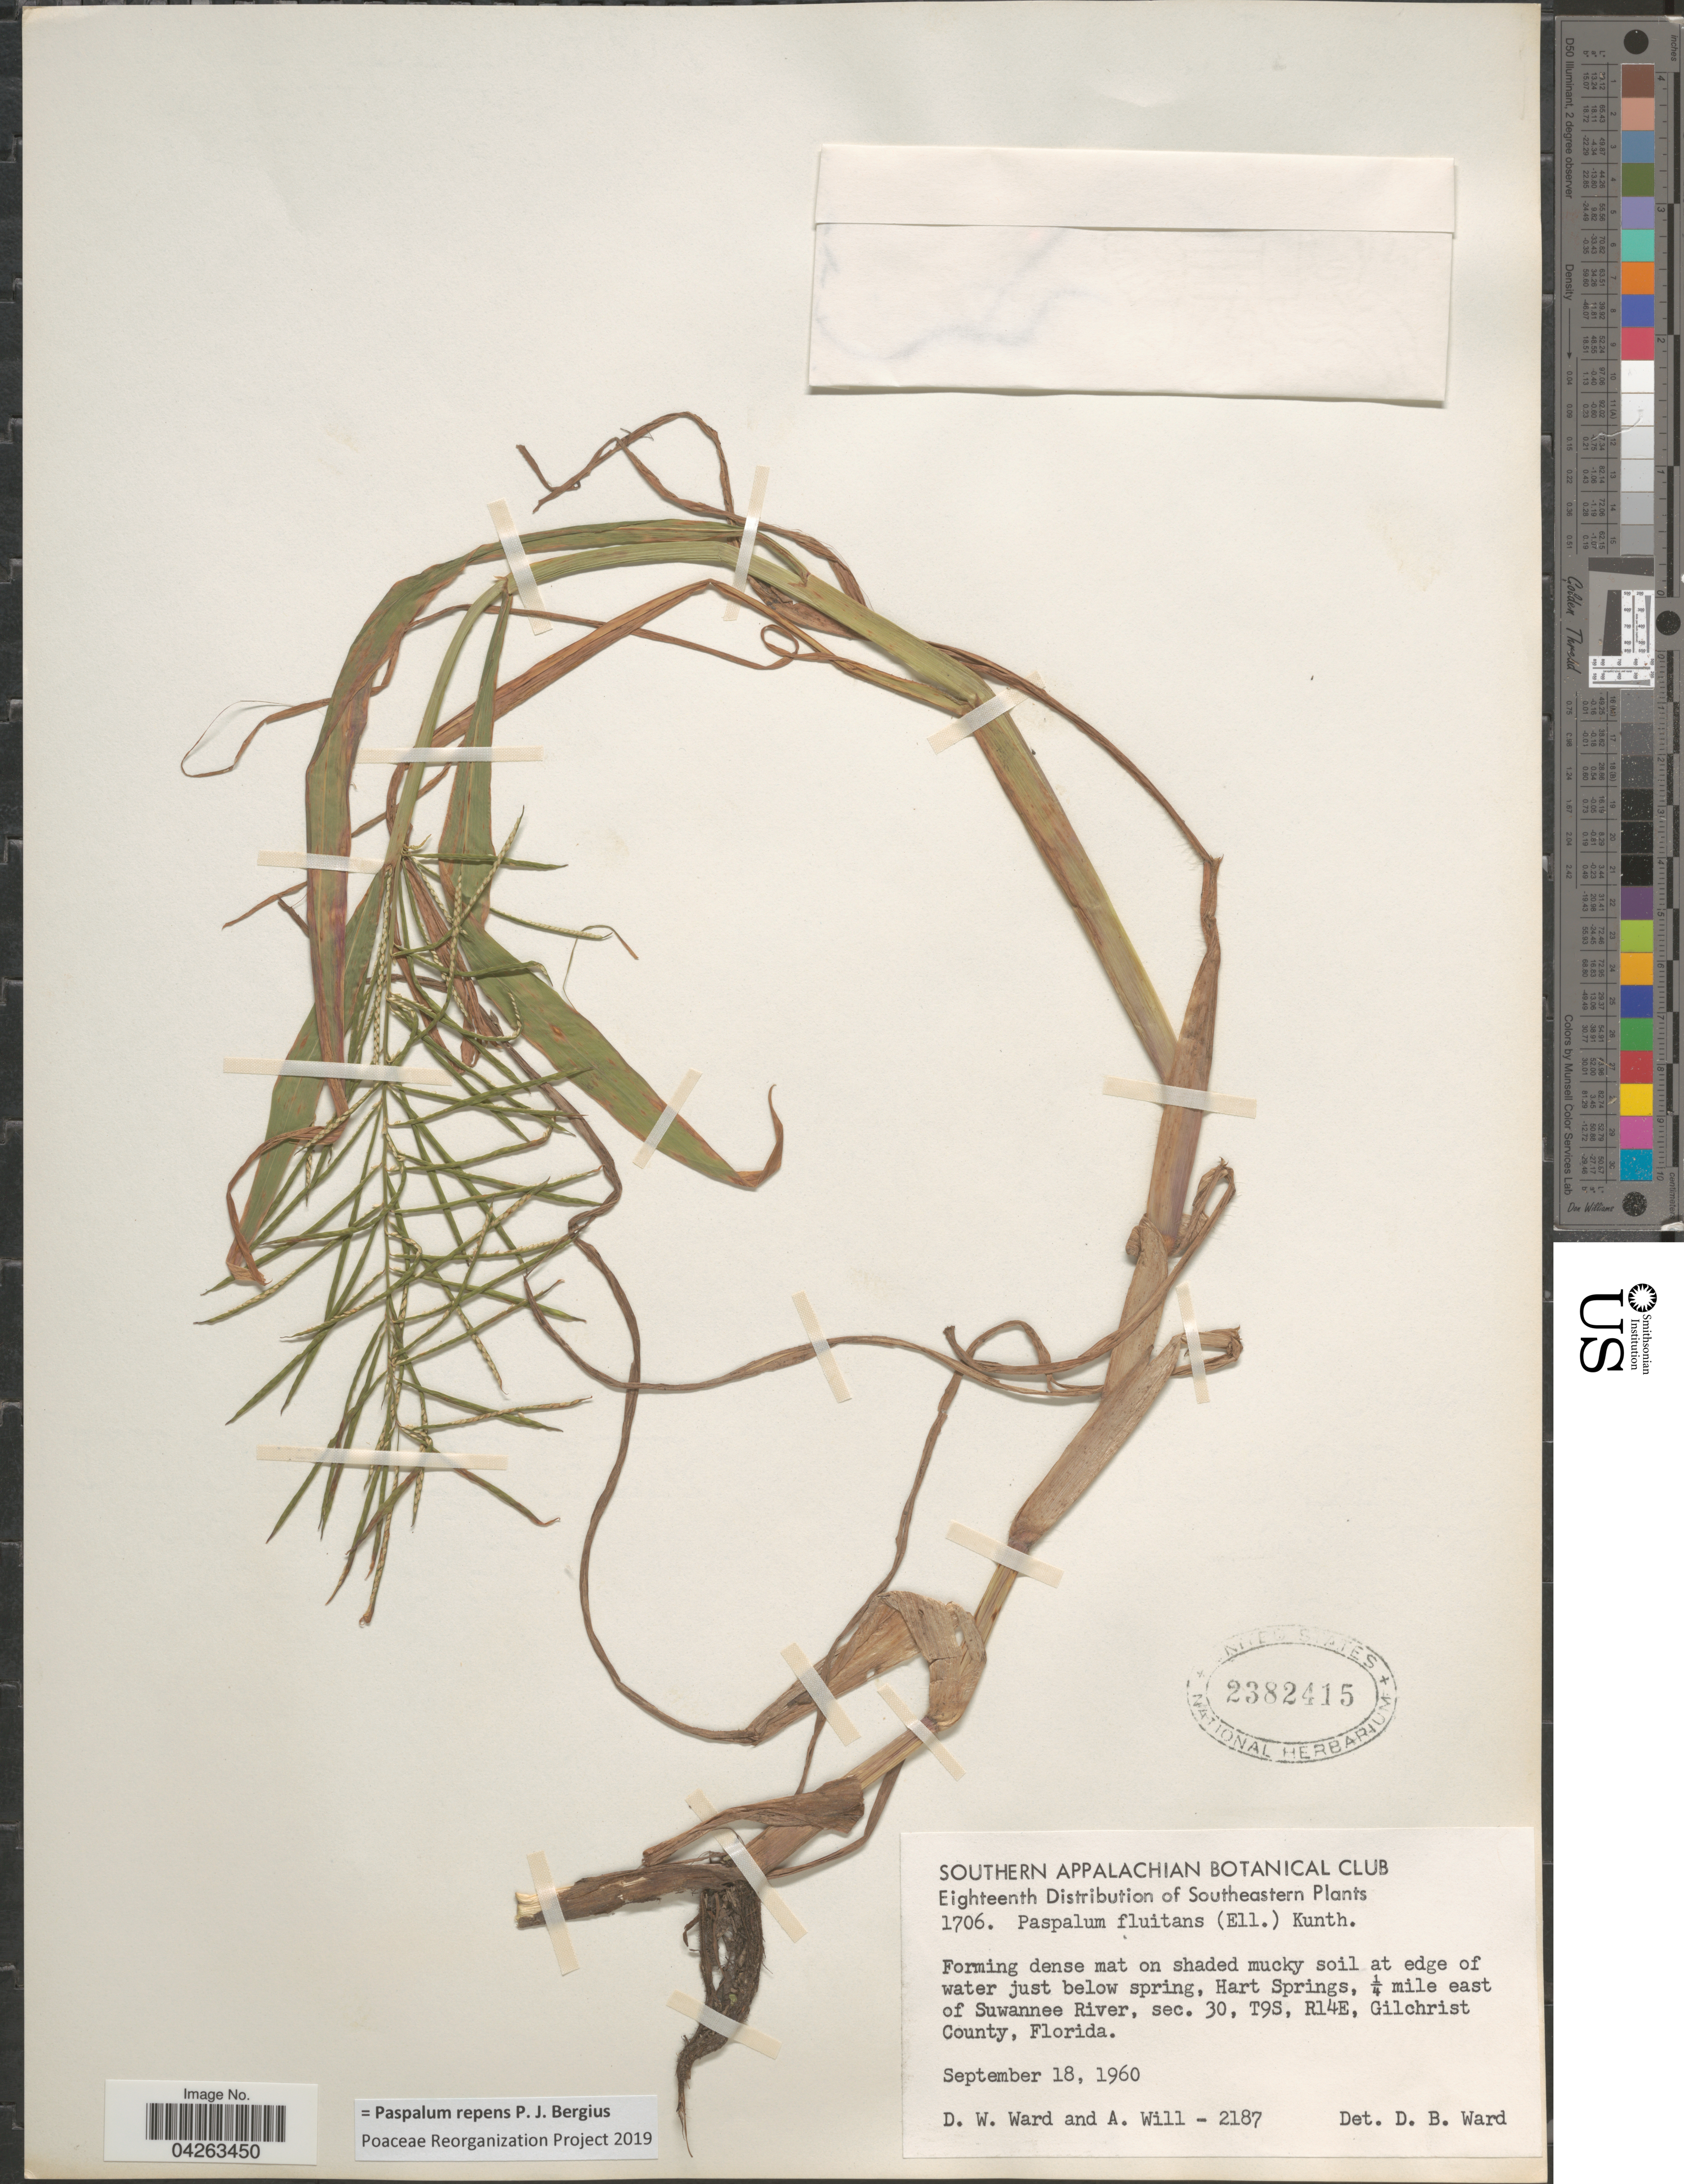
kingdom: Plantae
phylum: Tracheophyta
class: Liliopsida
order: Poales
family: Poaceae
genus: Paspalum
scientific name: Paspalum repens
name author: P.J. Bergius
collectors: D. Ward & A. Will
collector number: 2187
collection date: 1960-09-18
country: United States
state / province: Florida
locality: Southern Appalachian Botanical Club. [unsure placement] At edge of water just below spring, Hart Springs, ¼ mile east of Suwannee River, sec. 30, T9S, R14E, Gilchrist County.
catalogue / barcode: US 2382415